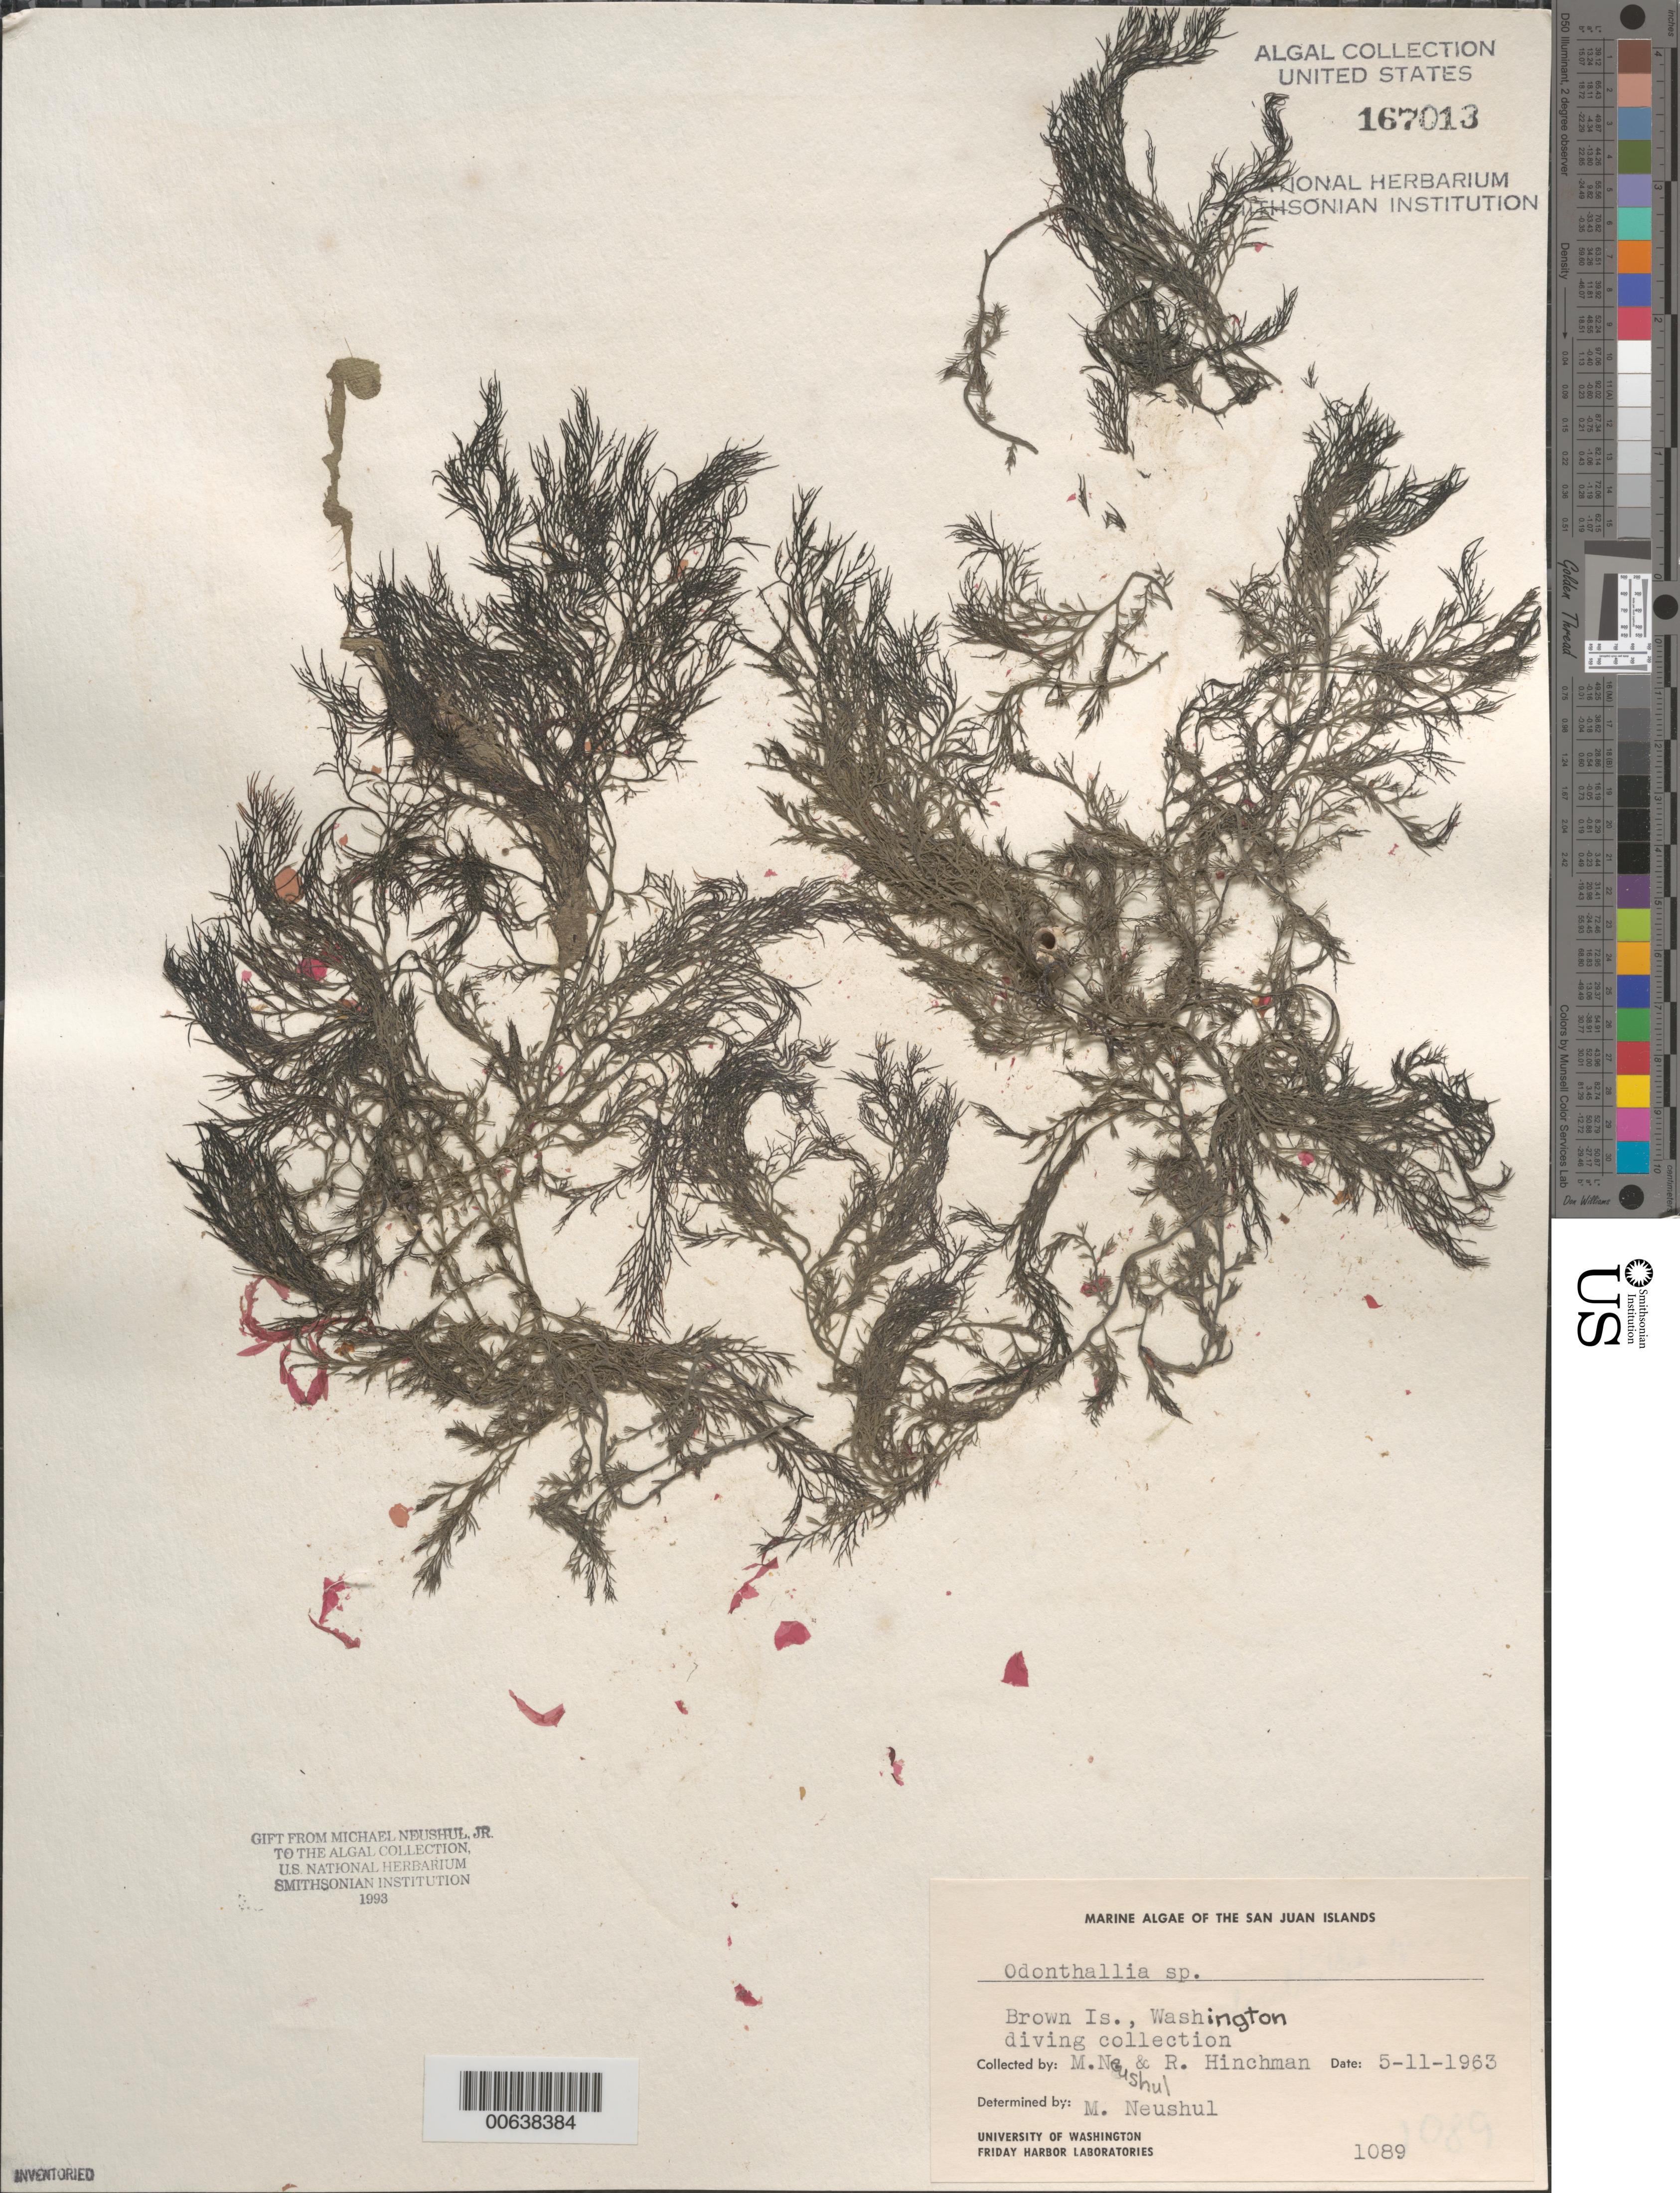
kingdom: Plantae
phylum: Rhodophyta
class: Florideophyceae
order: Ceramiales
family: Rhodomelaceae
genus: Odonthalia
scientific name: Odonthalia sp.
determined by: Neushul, M.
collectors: M. Neushul & R. Hinchman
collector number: Neushul 1089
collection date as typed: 11 May 1963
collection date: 1963-05-11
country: United States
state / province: Washington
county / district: San Juan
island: Brown Island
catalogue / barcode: US 167013